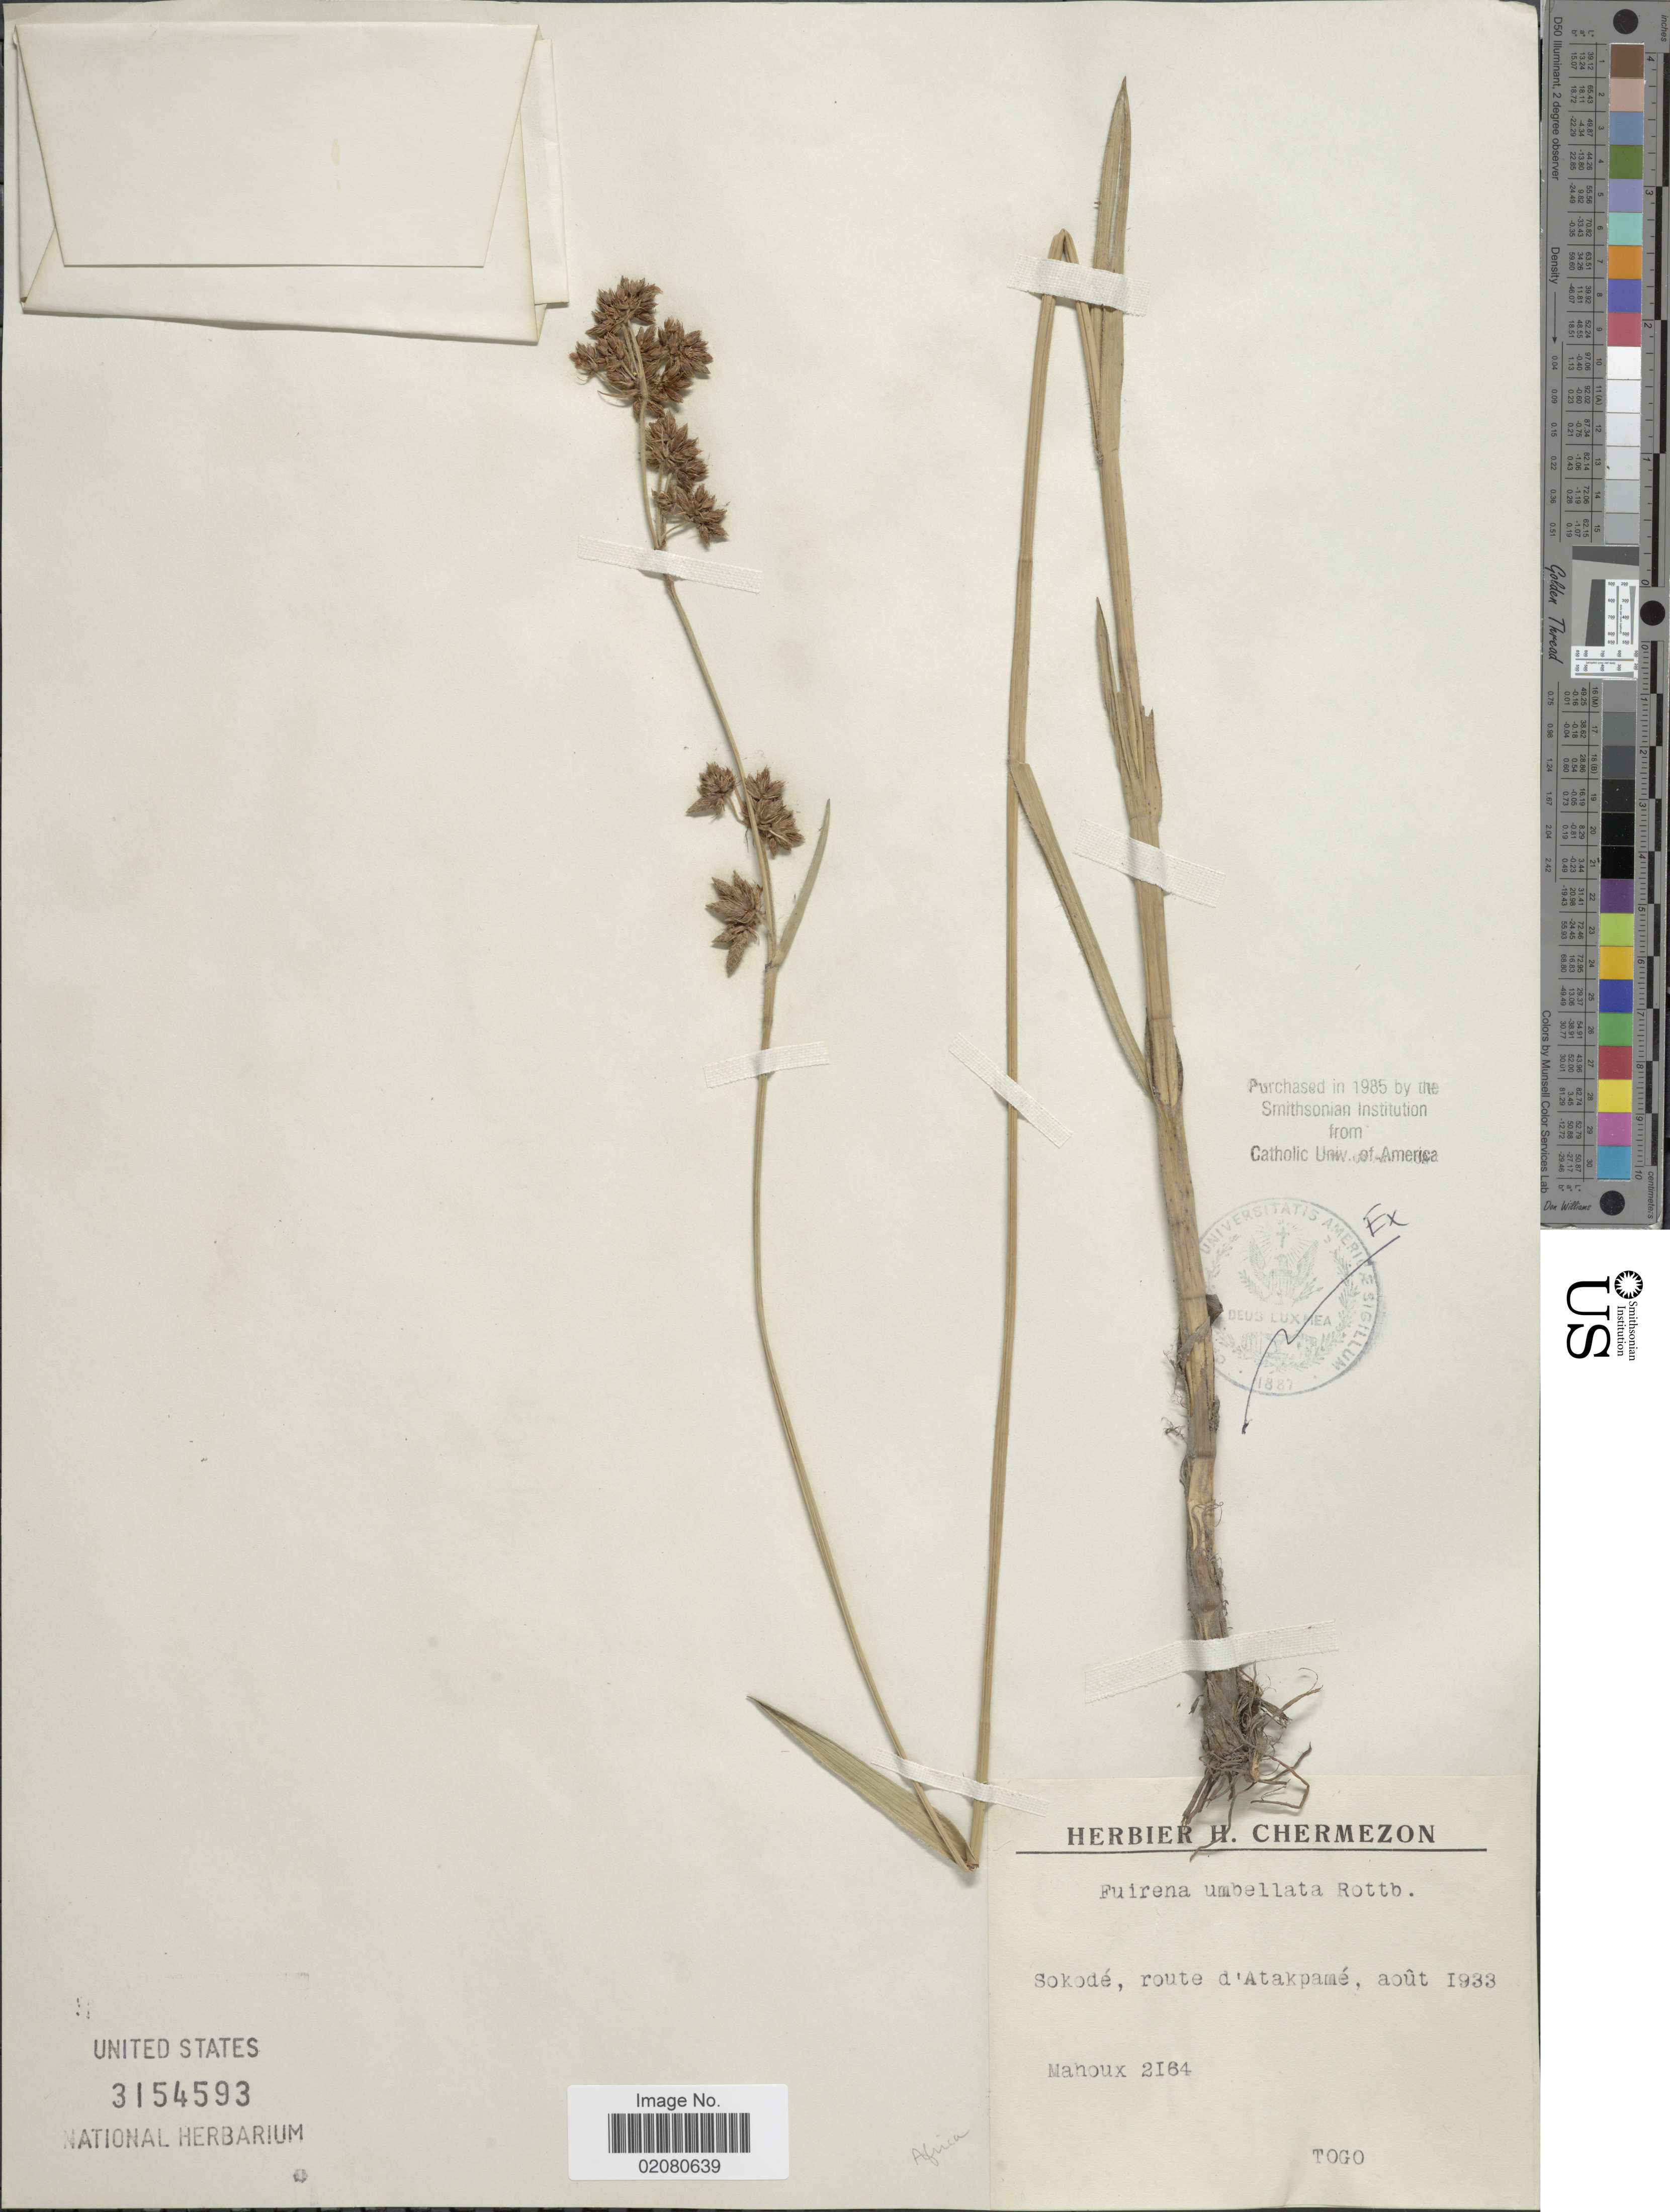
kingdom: Plantae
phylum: Tracheophyta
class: Liliopsida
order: Poales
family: Cyperaceae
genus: Fuirena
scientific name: Fuirena umbellata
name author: Rottb.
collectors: P. Mahoux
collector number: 2164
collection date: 1933-08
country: Togo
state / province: Centrale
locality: Sokode, route d'Atakpame.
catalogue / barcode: US 314593